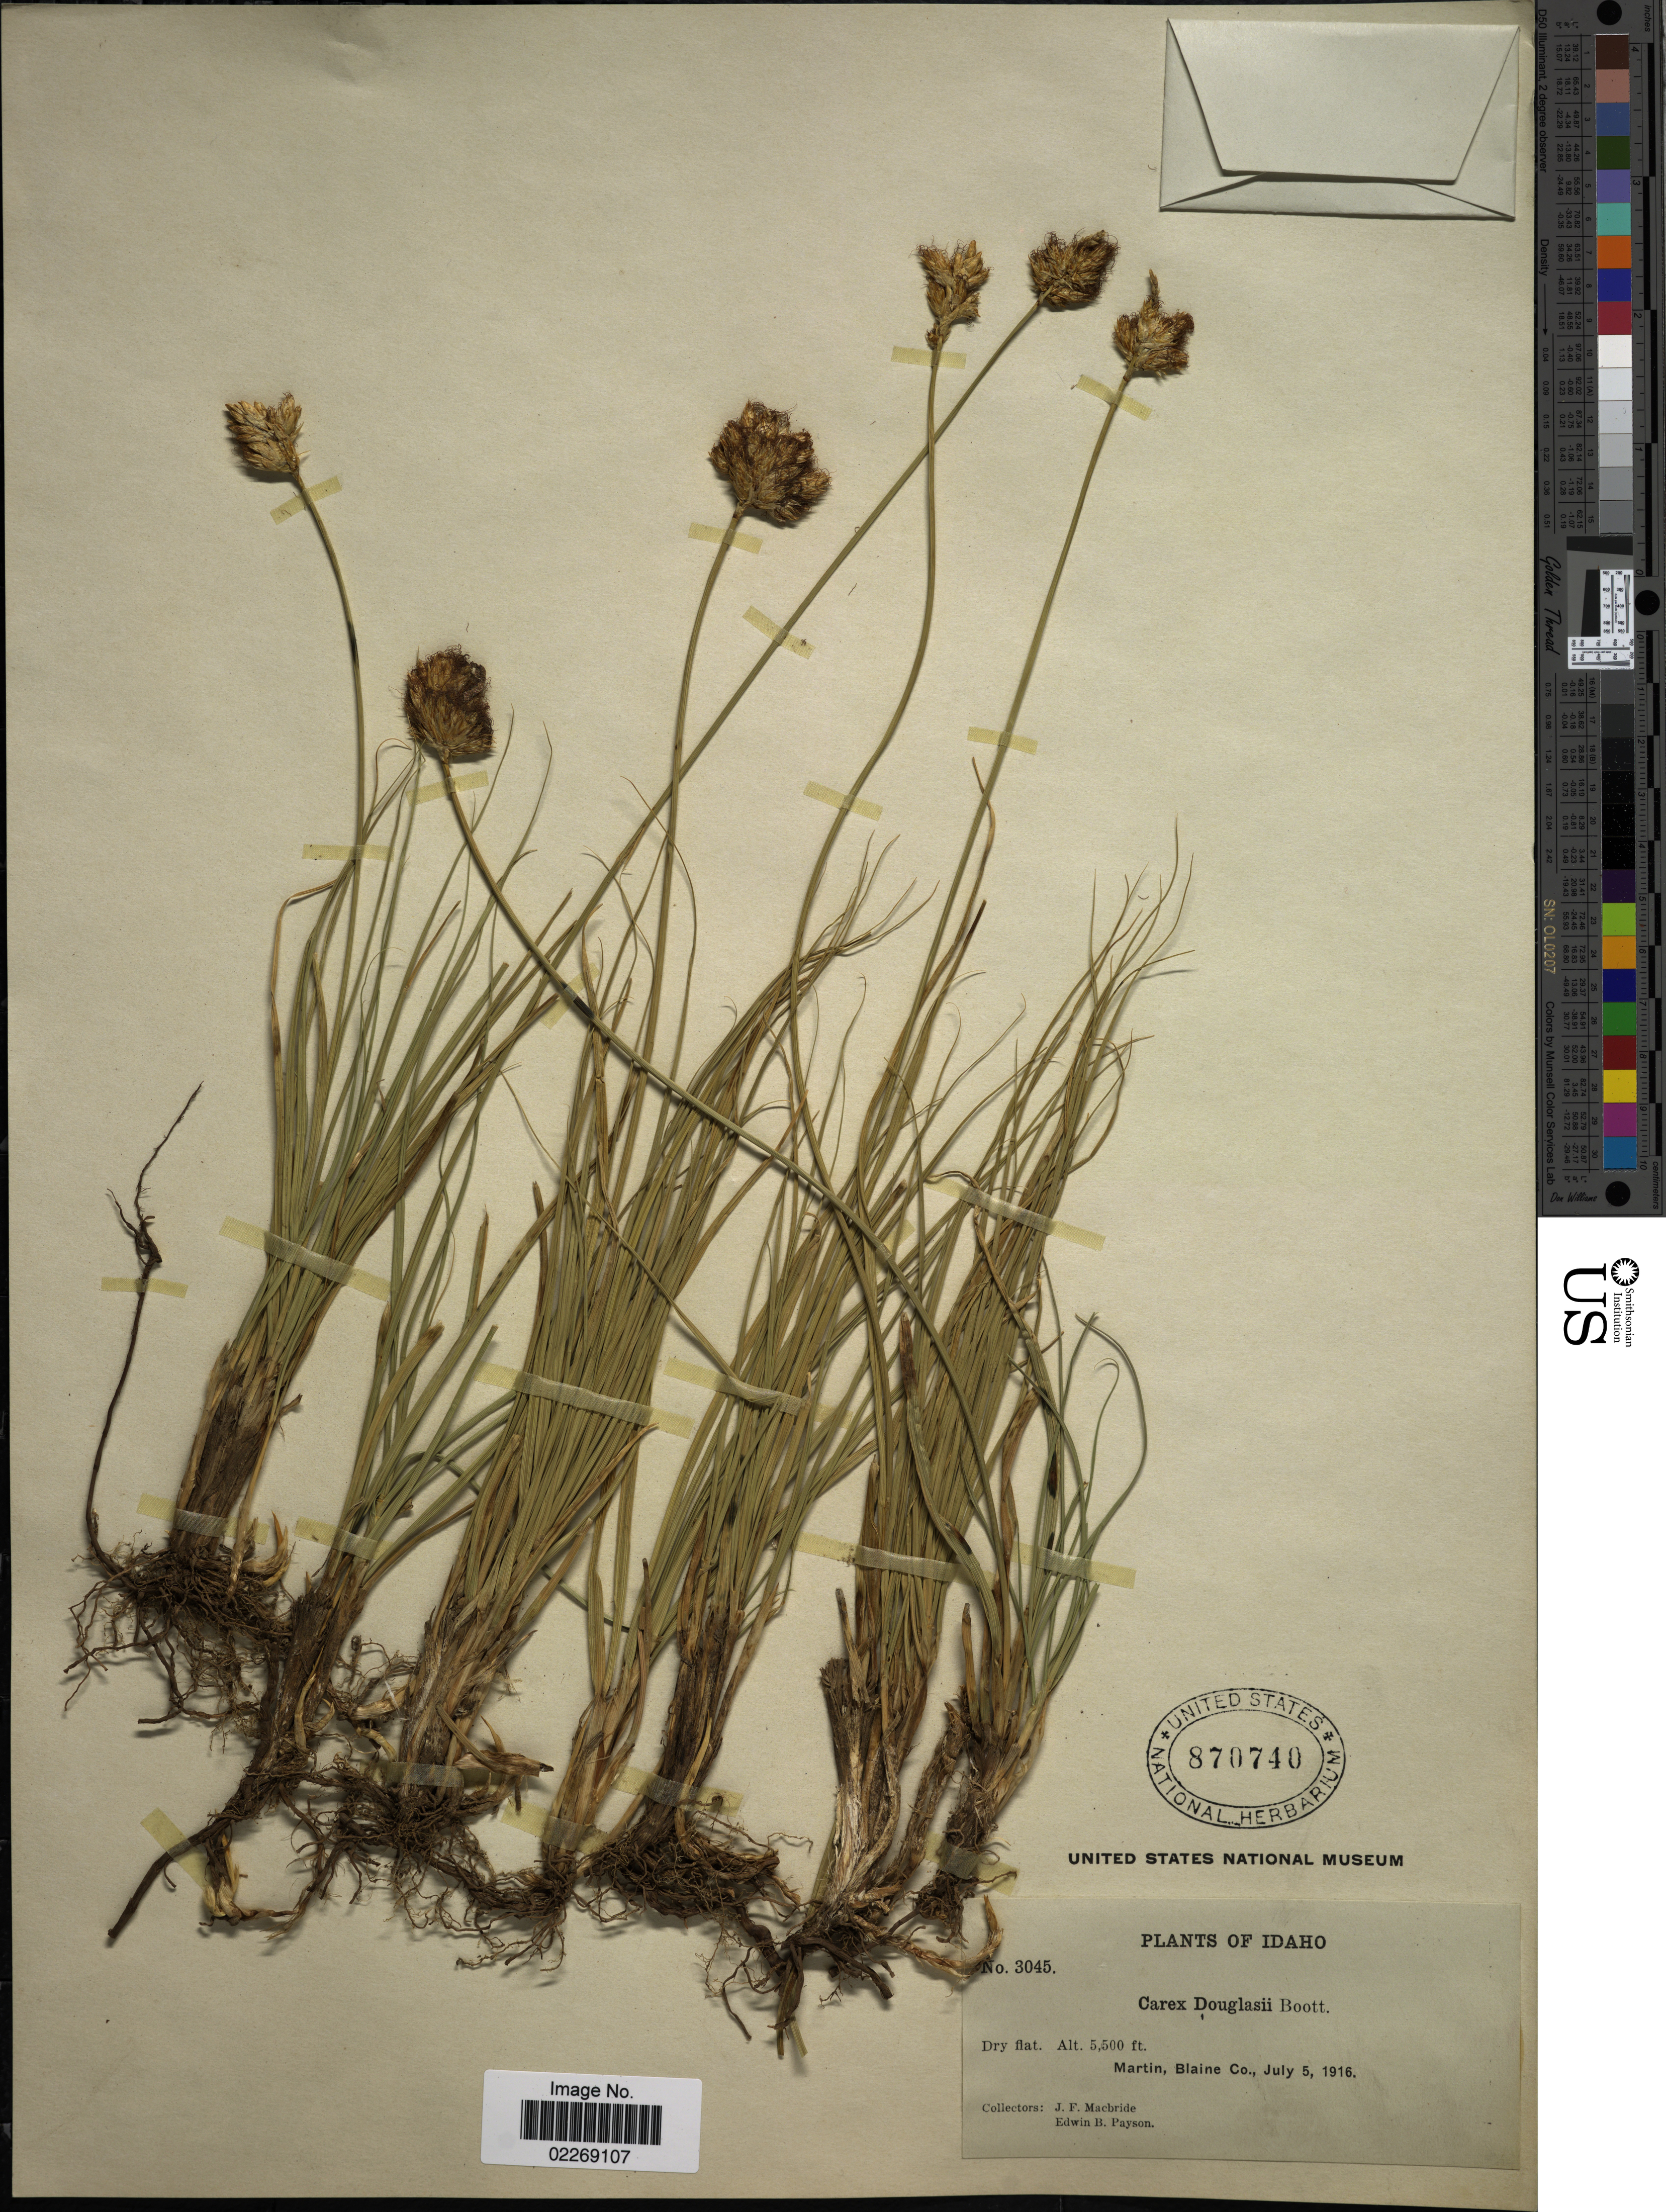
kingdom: Plantae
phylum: Tracheophyta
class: Liliopsida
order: Poales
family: Cyperaceae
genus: Carex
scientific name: Carex douglasii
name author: Boott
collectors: J. F. Macbride & E. B. Payson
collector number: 3045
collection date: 1916-07-05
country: United States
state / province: Idaho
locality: Martin, Blaine Co.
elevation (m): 1676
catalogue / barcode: US 870740